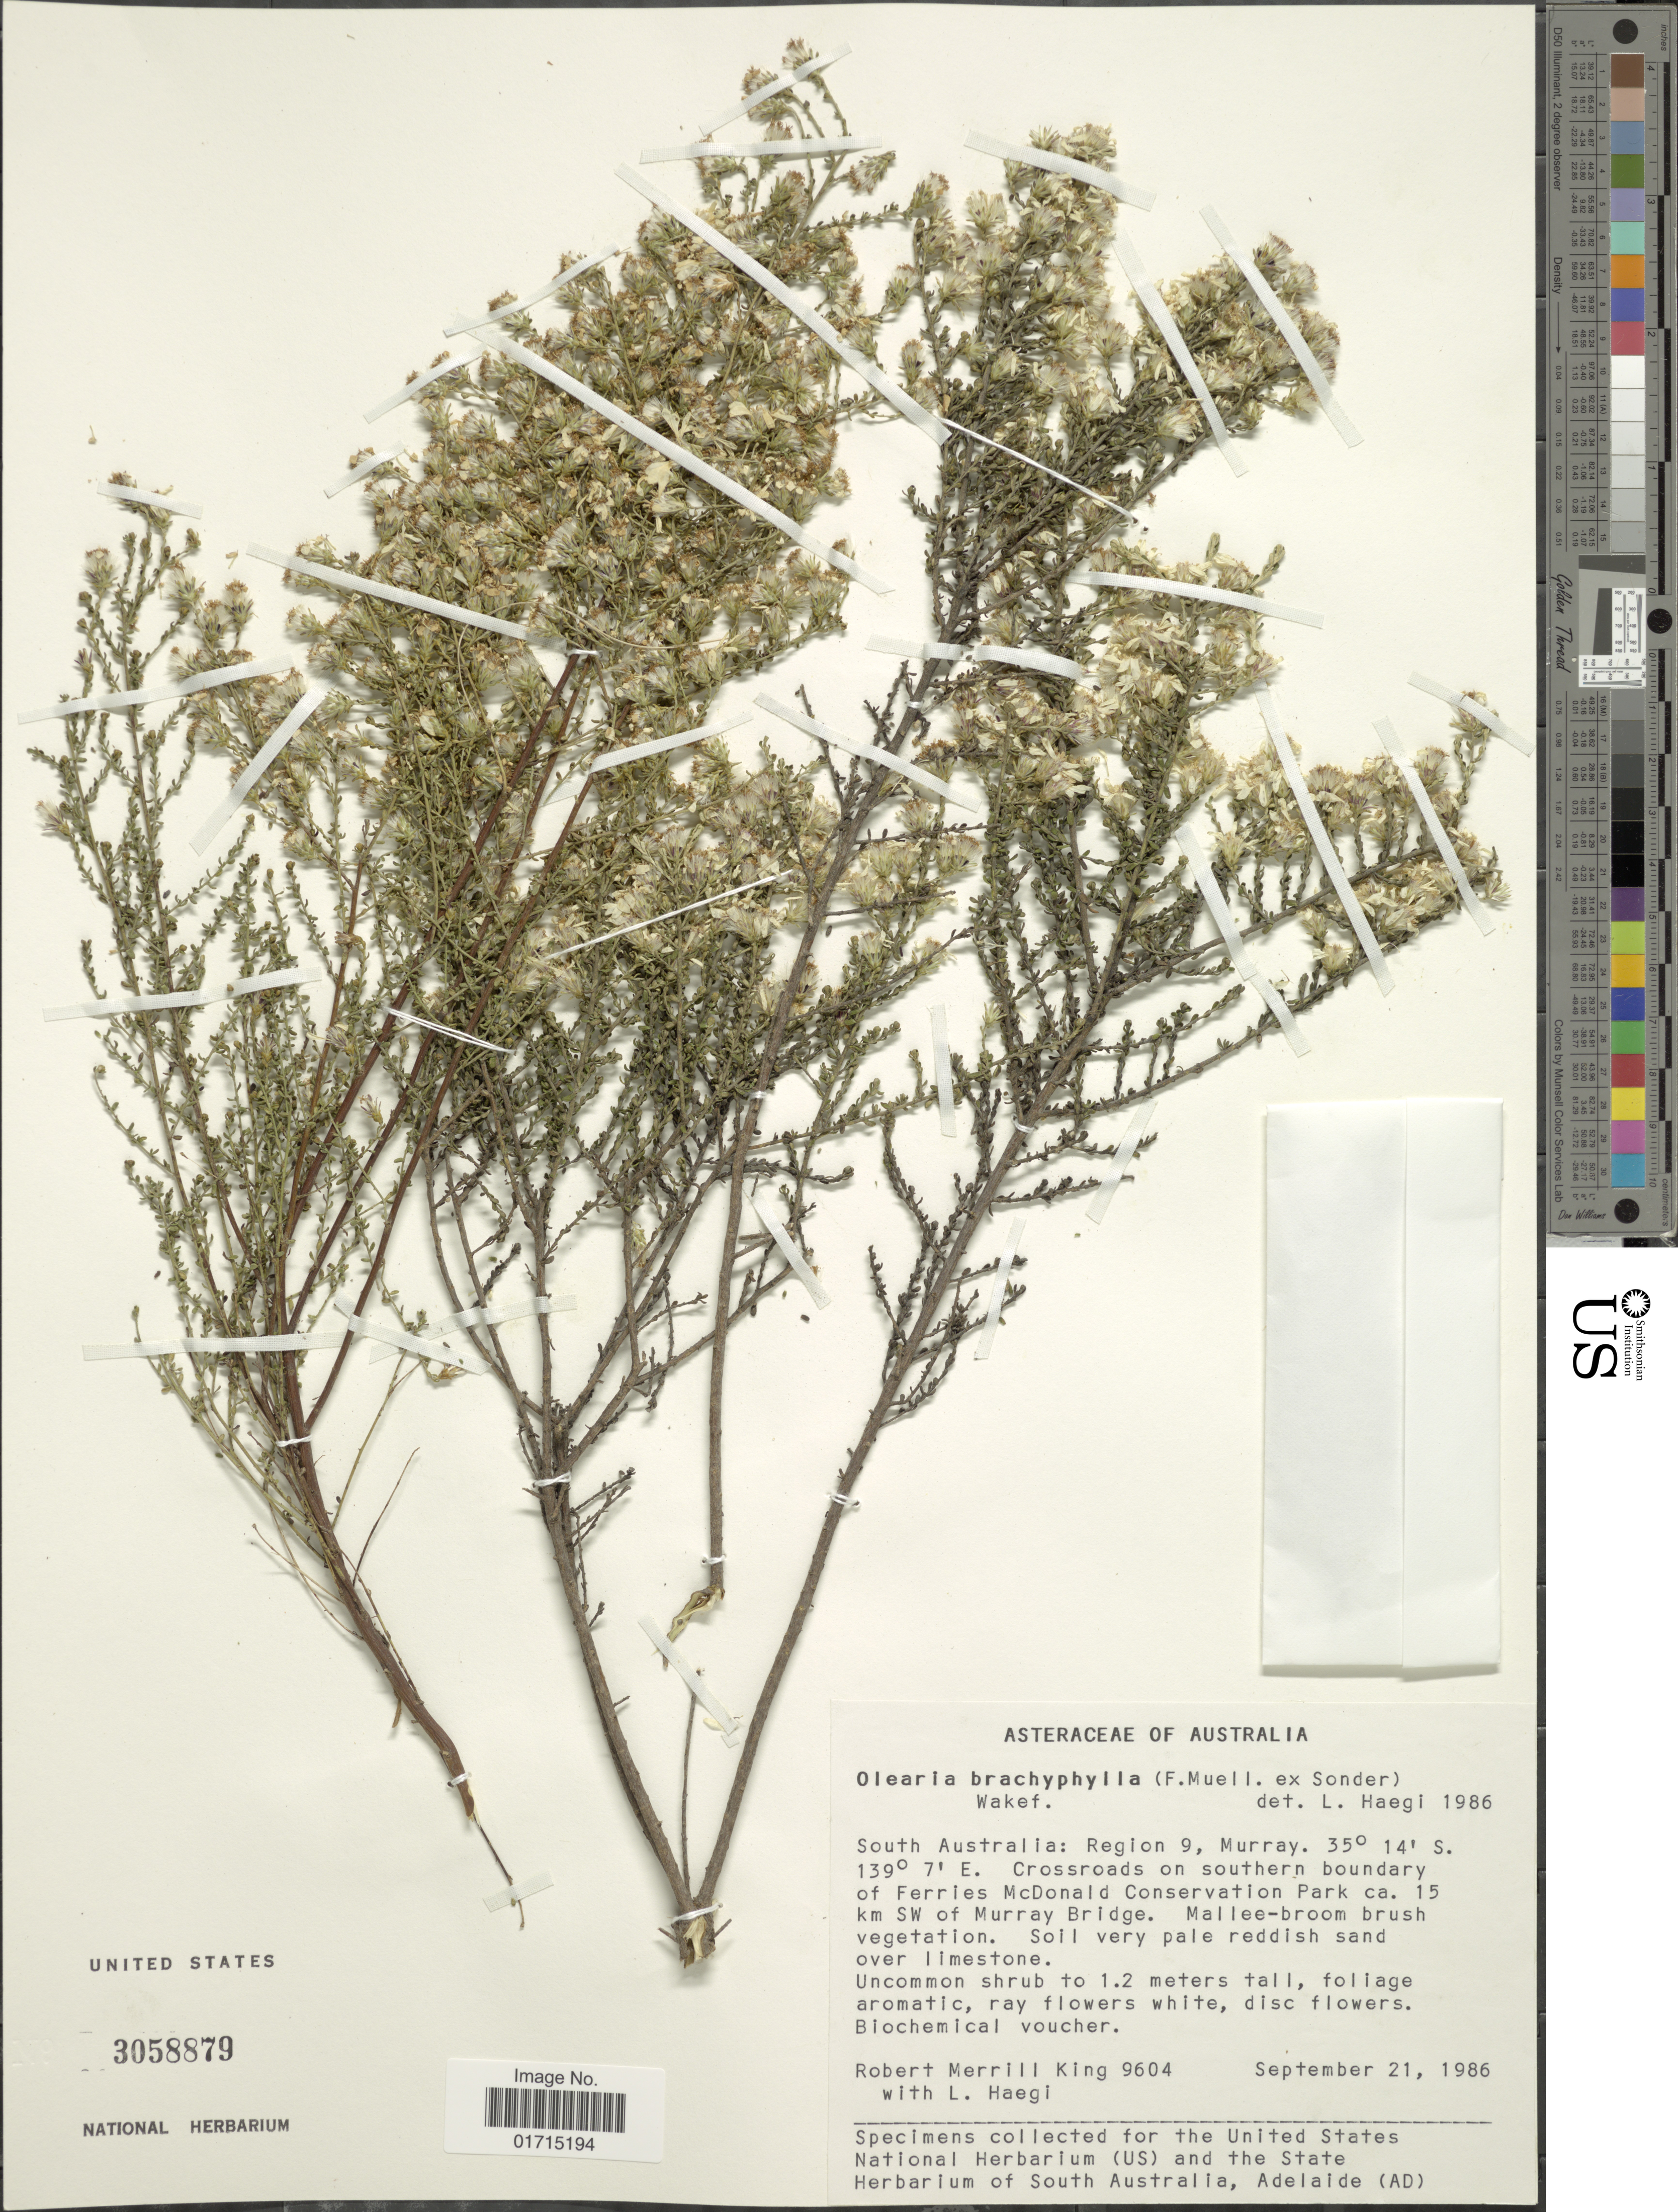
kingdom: Plantae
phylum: Tracheophyta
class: Magnoliopsida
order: Asterales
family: Asteraceae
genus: Olearia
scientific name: Olearia brachyphylla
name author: (F. Muell. ex Sond.) N.A. Wakef.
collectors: R. M. King & L. Haegi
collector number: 9604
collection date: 1986-09-21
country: Australia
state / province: South Australia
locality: Region 9, Murray. Crossroads on southern boundary of Ferries McDonald Conservation Park ca. 15 km SW of Murray Bridge.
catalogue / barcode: US 3058879